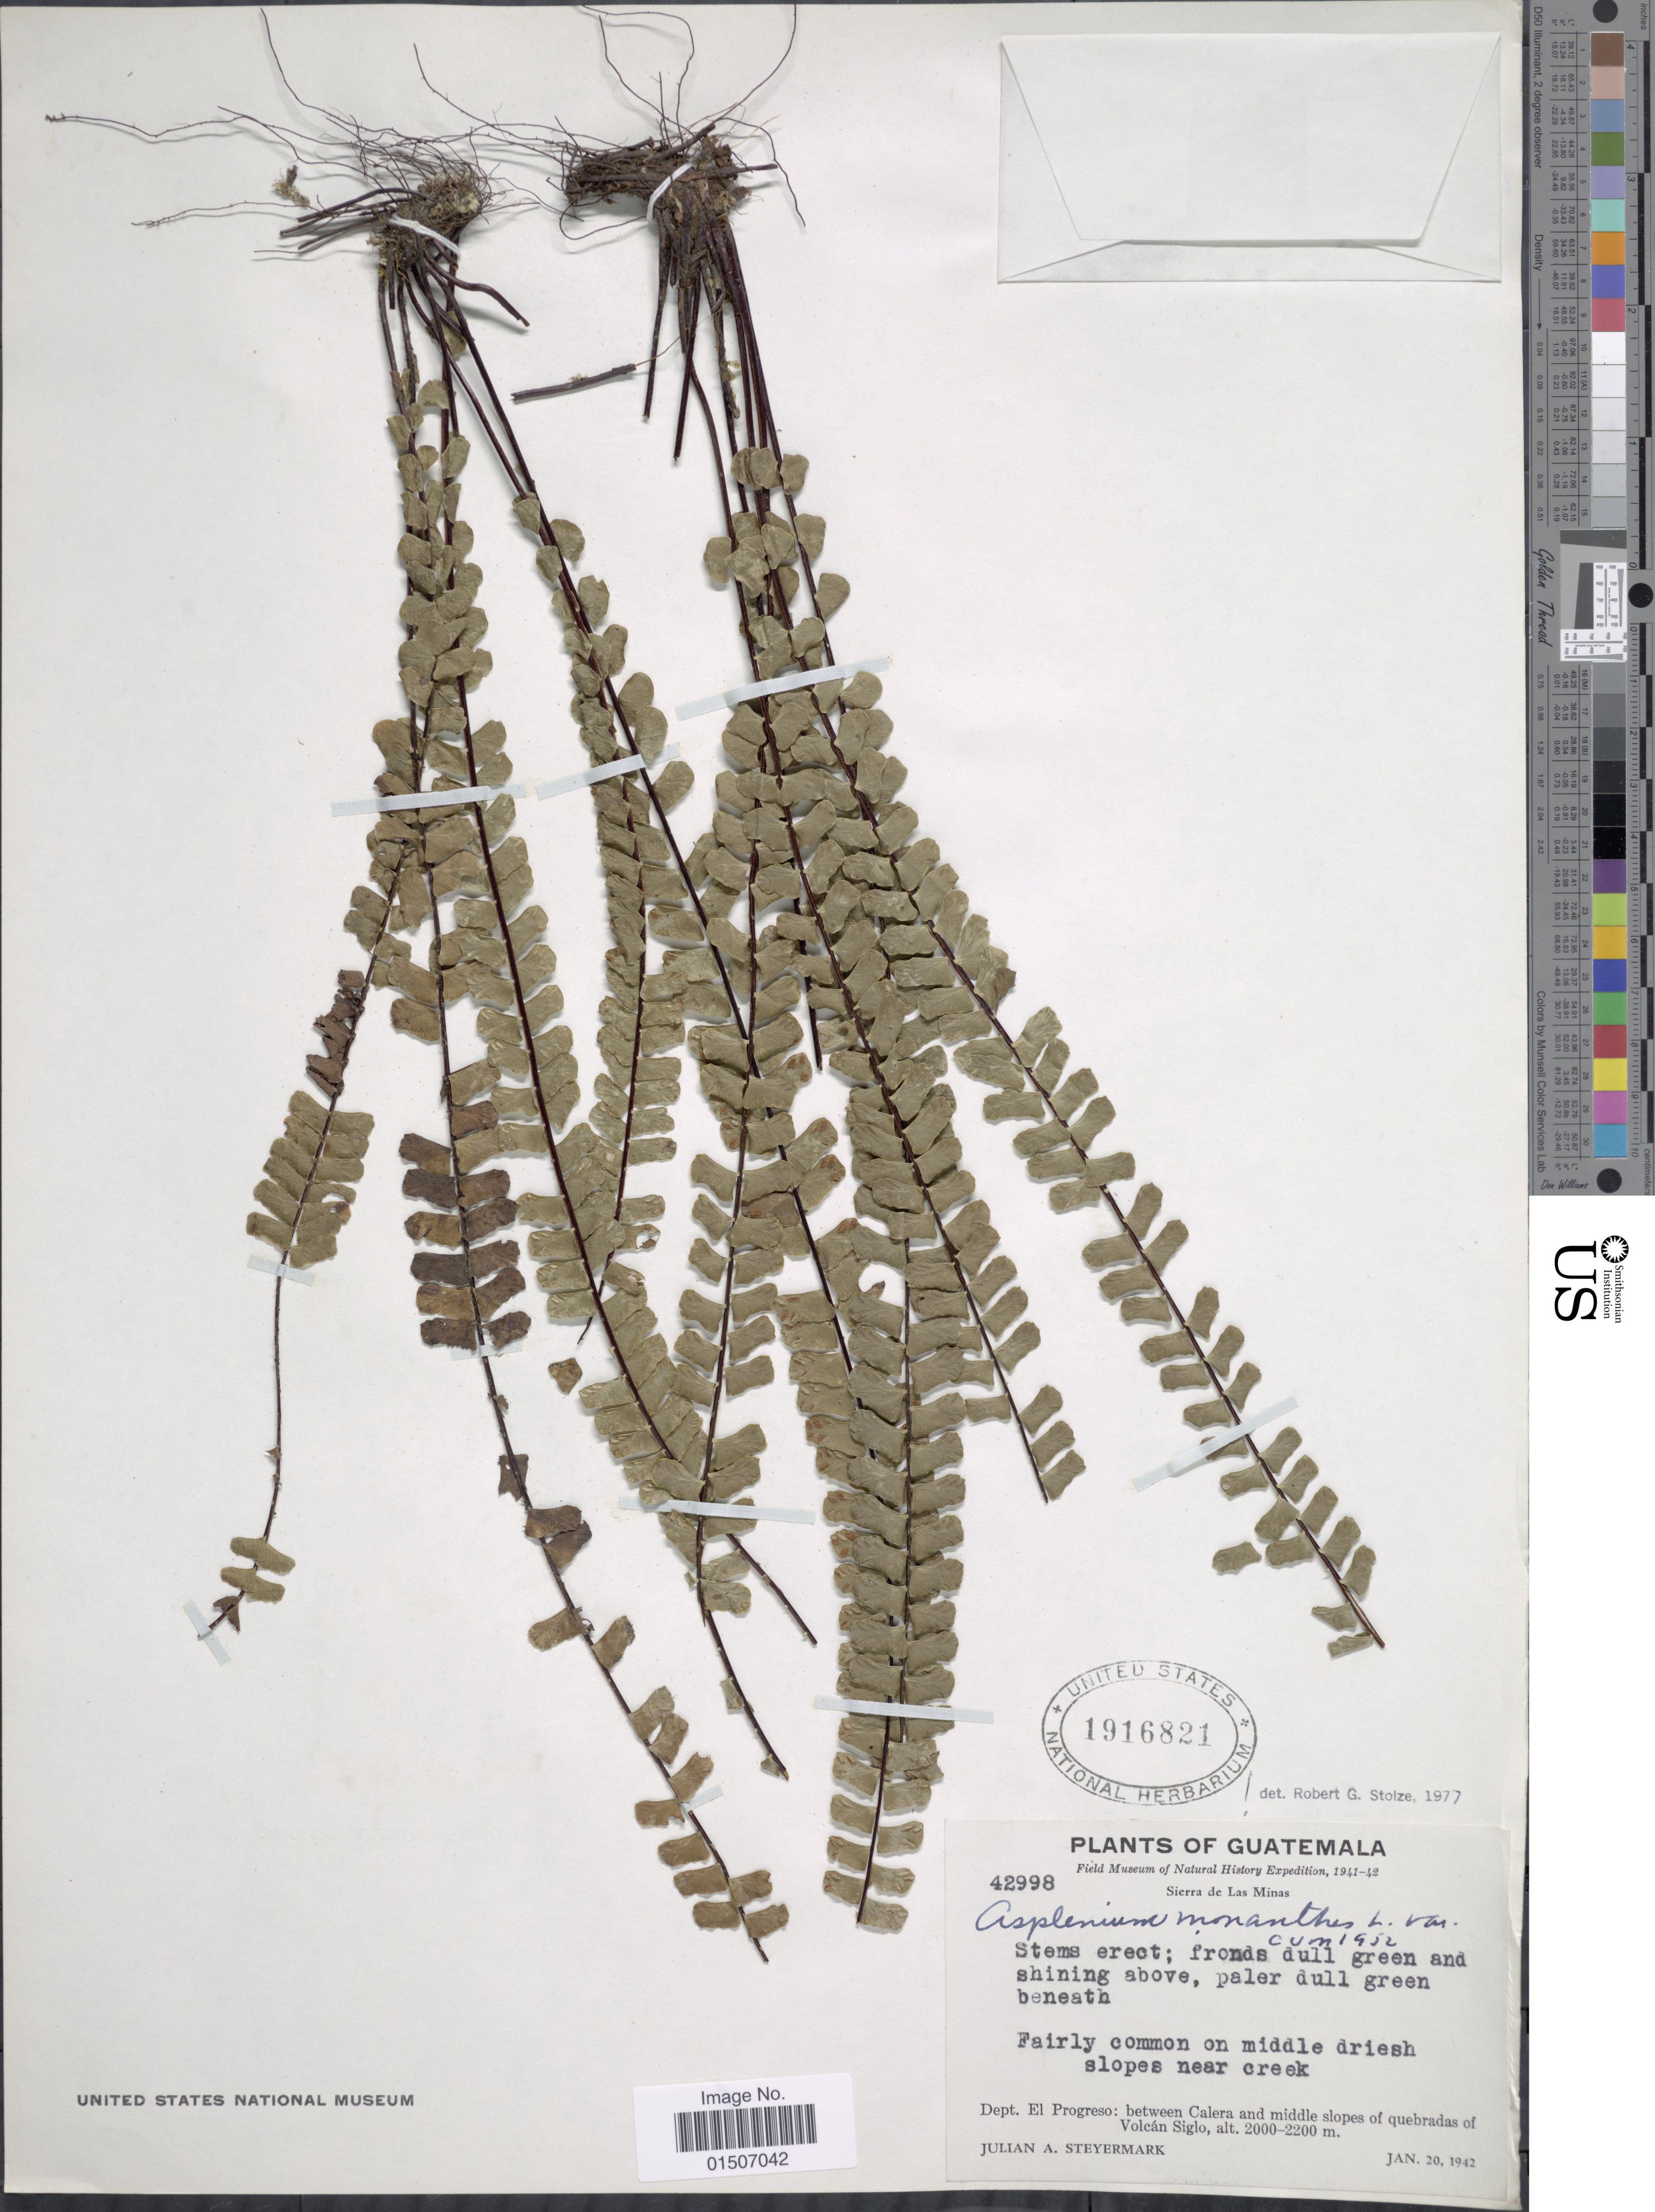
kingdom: Plantae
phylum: Tracheophyta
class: Polypodiopsida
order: Polypodiales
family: Aspleniaceae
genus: Asplenium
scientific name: Asplenium monanthes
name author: L.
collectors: J. Steyermark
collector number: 42998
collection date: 1942-01-20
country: Guatemala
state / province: El Progreso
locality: Sierra de Las Minas, Fairly common on middle driesh slopes near creek, Dept. El Progreso: between Calera and middle slopes of quebradas of Volcán Siglo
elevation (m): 2000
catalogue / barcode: US 1916821